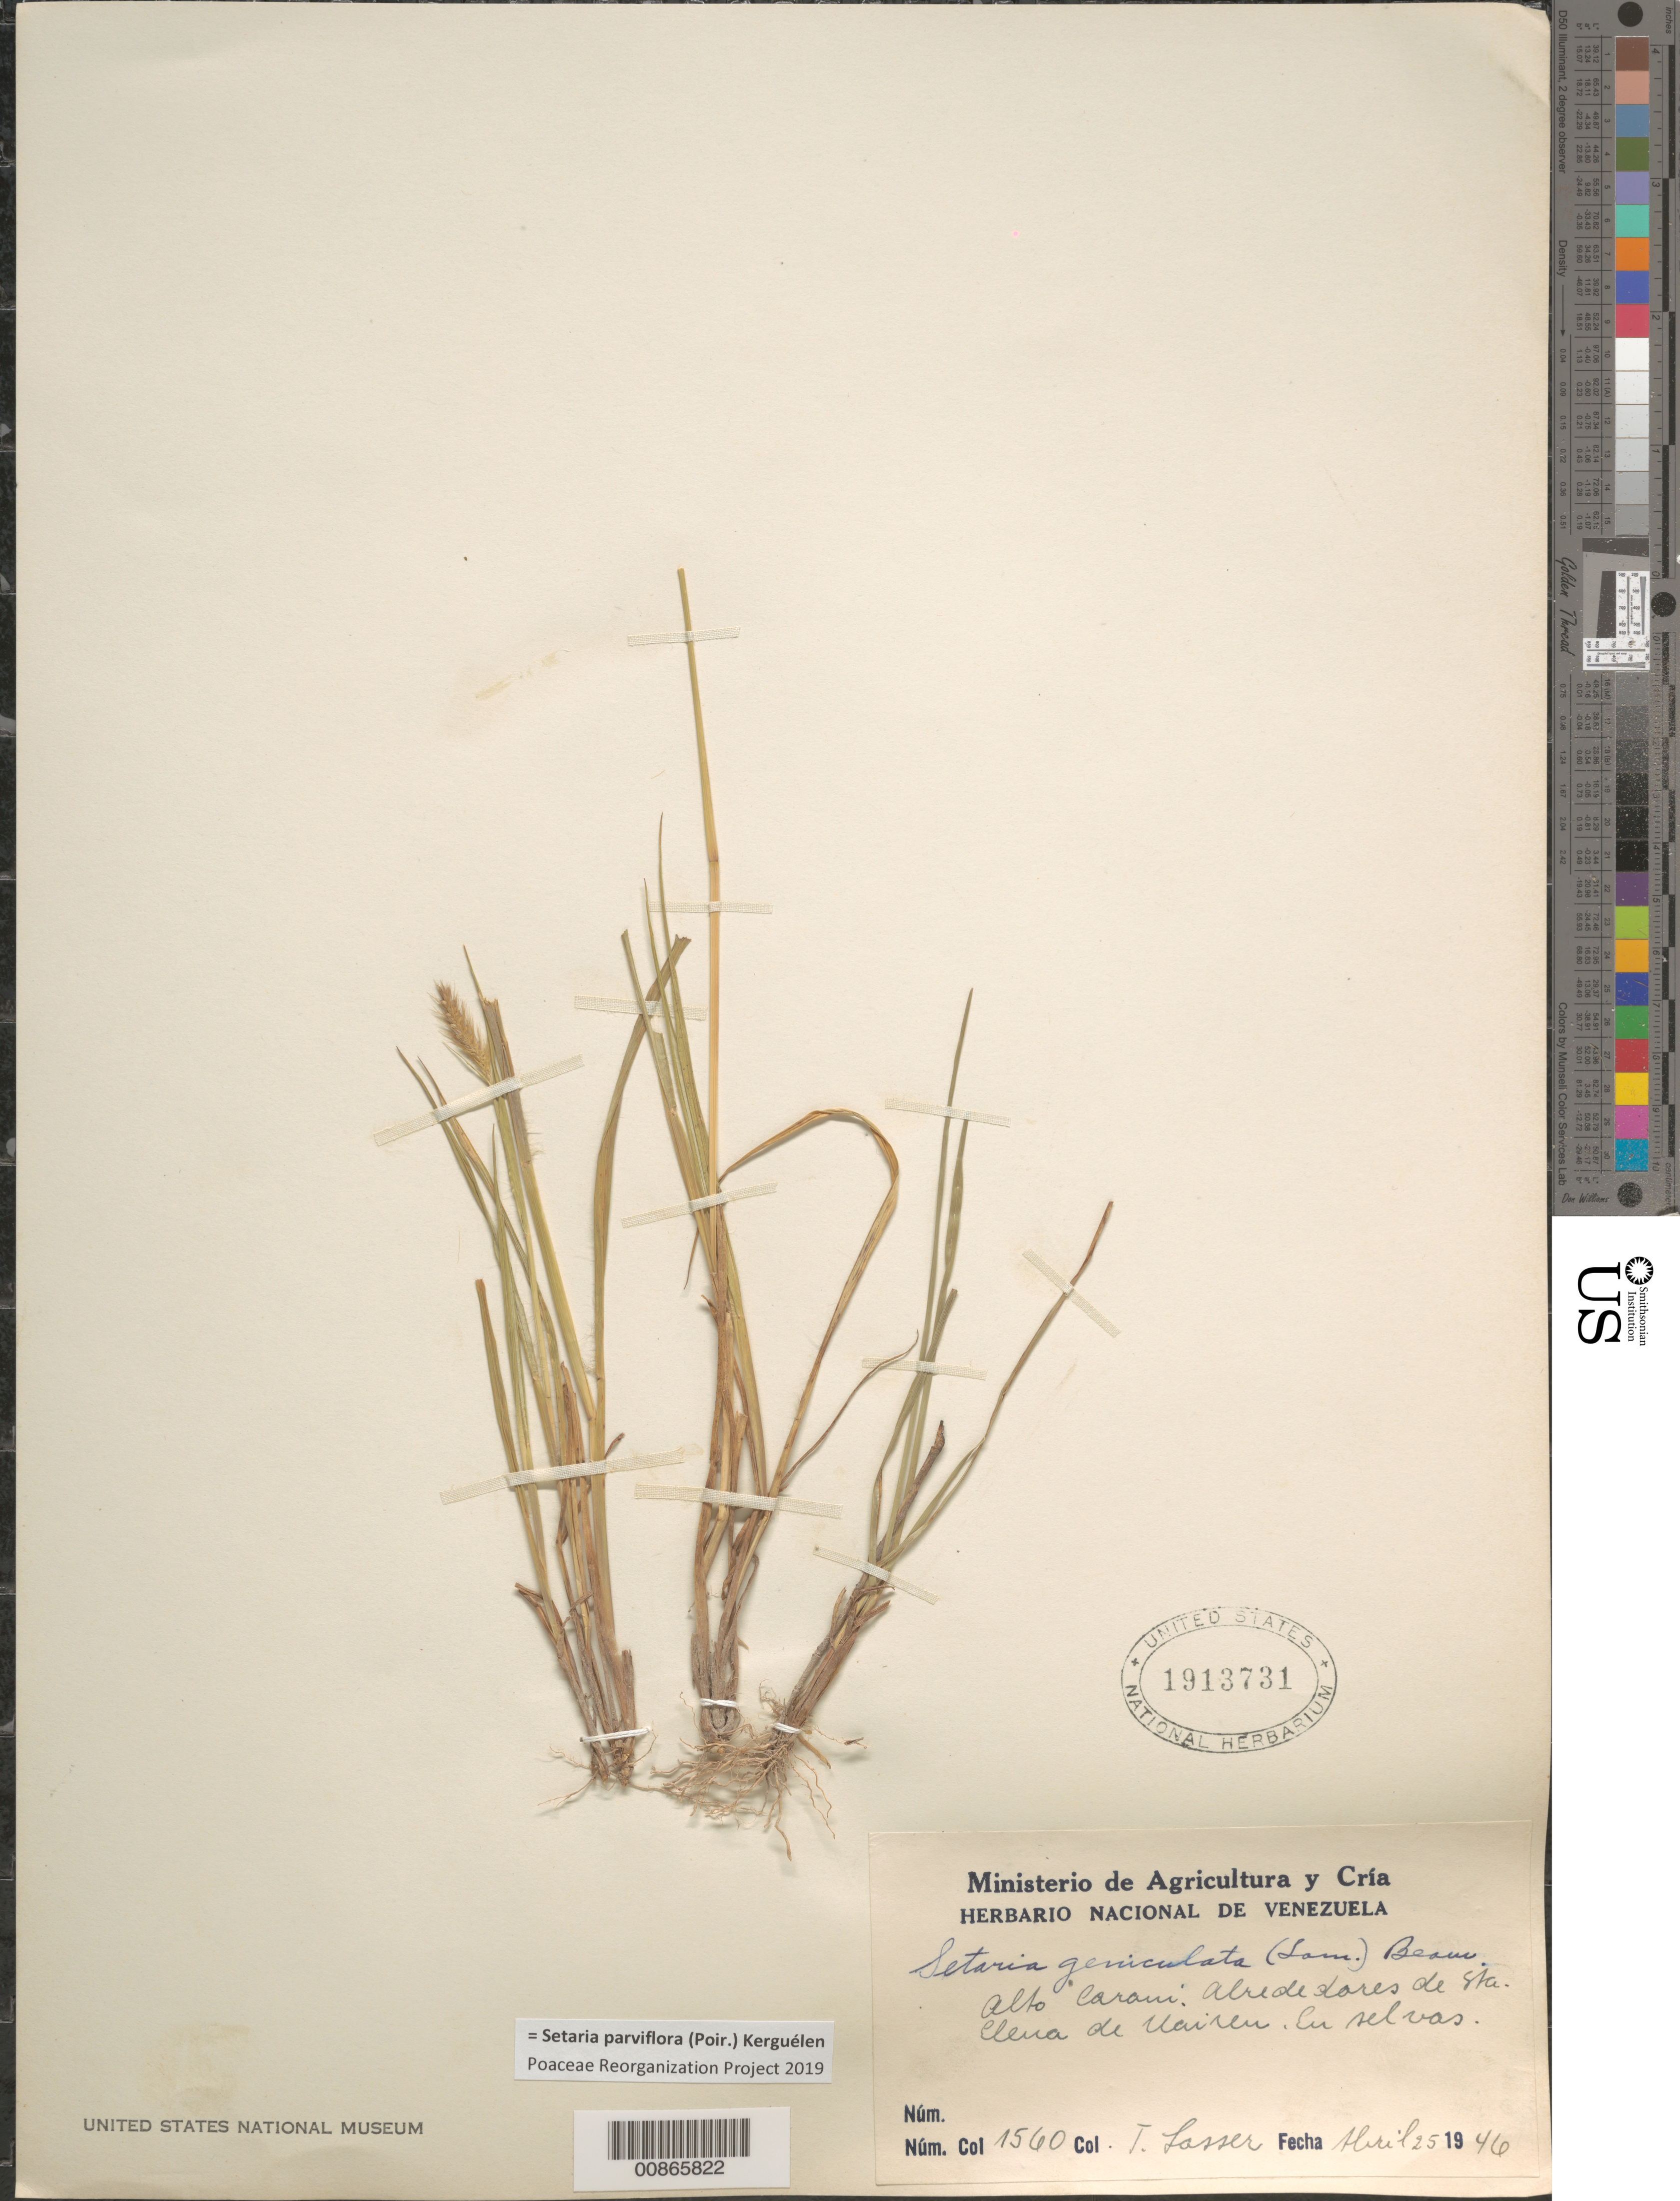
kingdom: Plantae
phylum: Tracheophyta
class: Liliopsida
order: Poales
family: Poaceae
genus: Setaria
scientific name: Setaria parviflora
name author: (Poir.) Kerguélen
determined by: Poaceae Reorganization Project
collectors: T. Lasser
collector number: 1560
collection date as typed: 25-Apr-46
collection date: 1946-04-25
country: Venezuela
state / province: Bolívar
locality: Sta. Elena de Uairén, Alto Caroní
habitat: Woods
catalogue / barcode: US 1913731